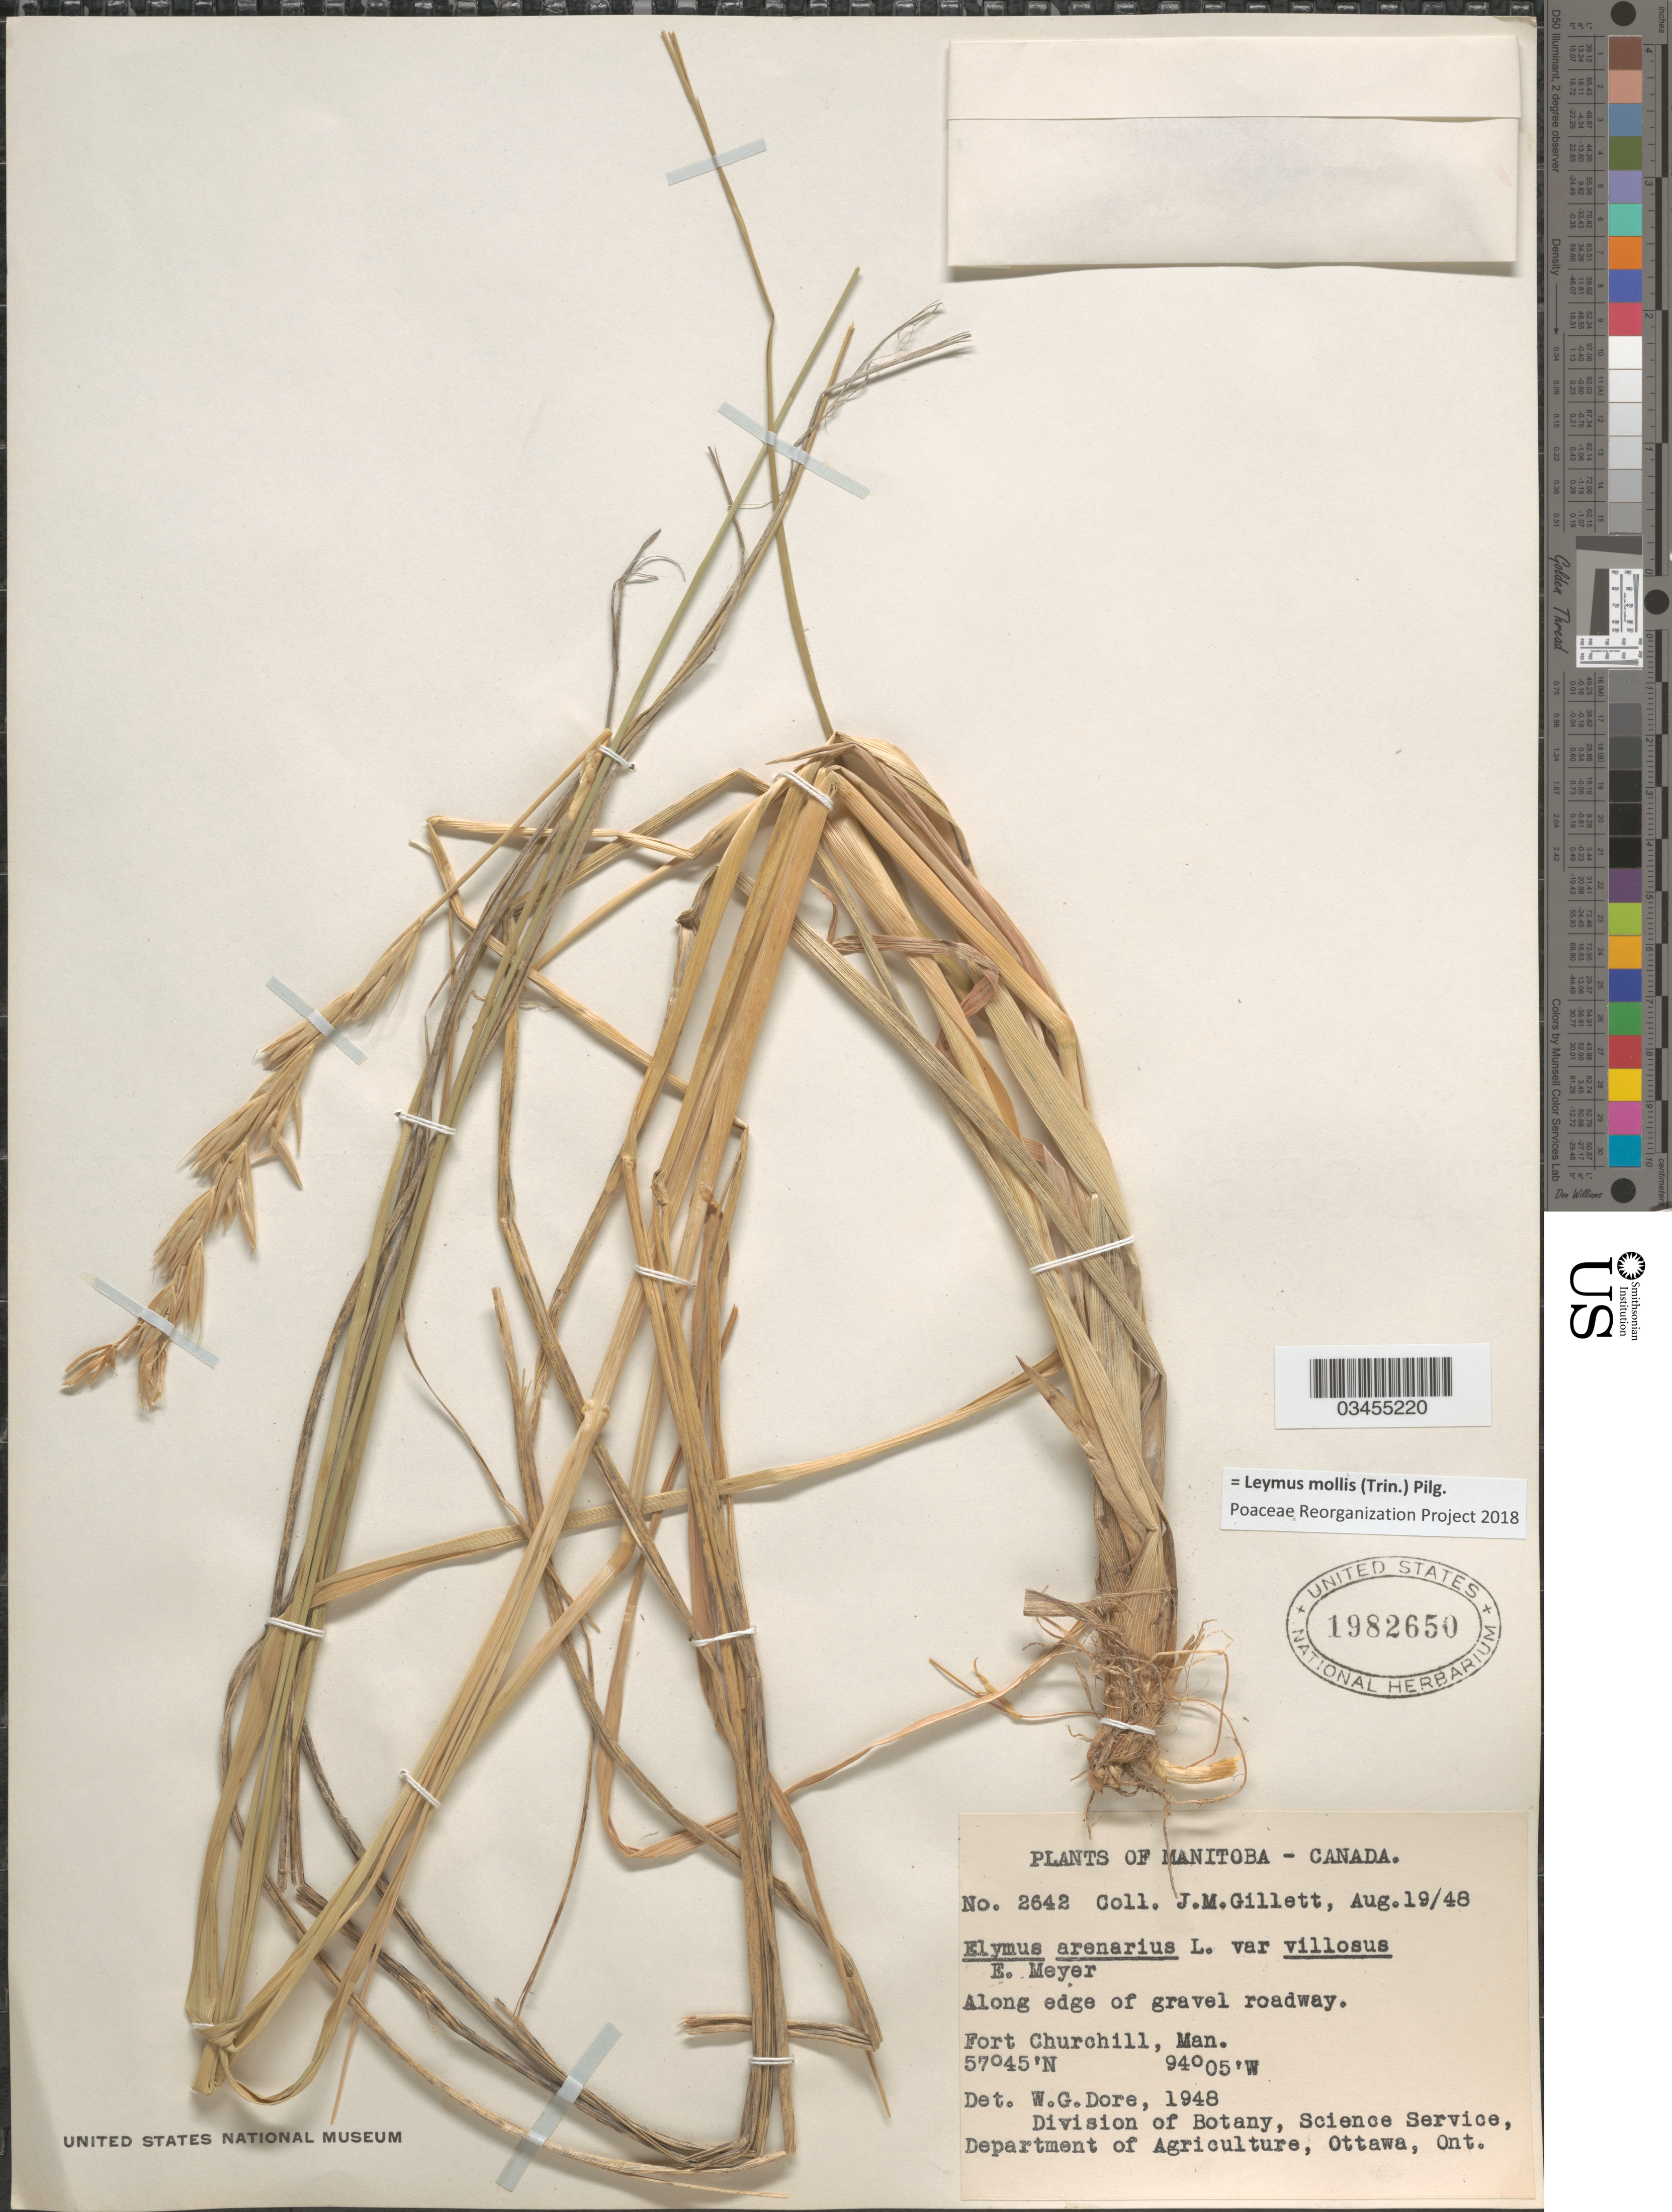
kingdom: Plantae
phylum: Tracheophyta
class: Liliopsida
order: Poales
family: Poaceae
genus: Leymus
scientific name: Leymus mollis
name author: (Trin.) Pilg.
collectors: J. M. Gillett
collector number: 2642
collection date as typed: Transcribed d/m/y: 19/8/48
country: Canada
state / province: Manitoba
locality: Along edge of gravel roadway. Fort Churchill.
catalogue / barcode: US 1982650